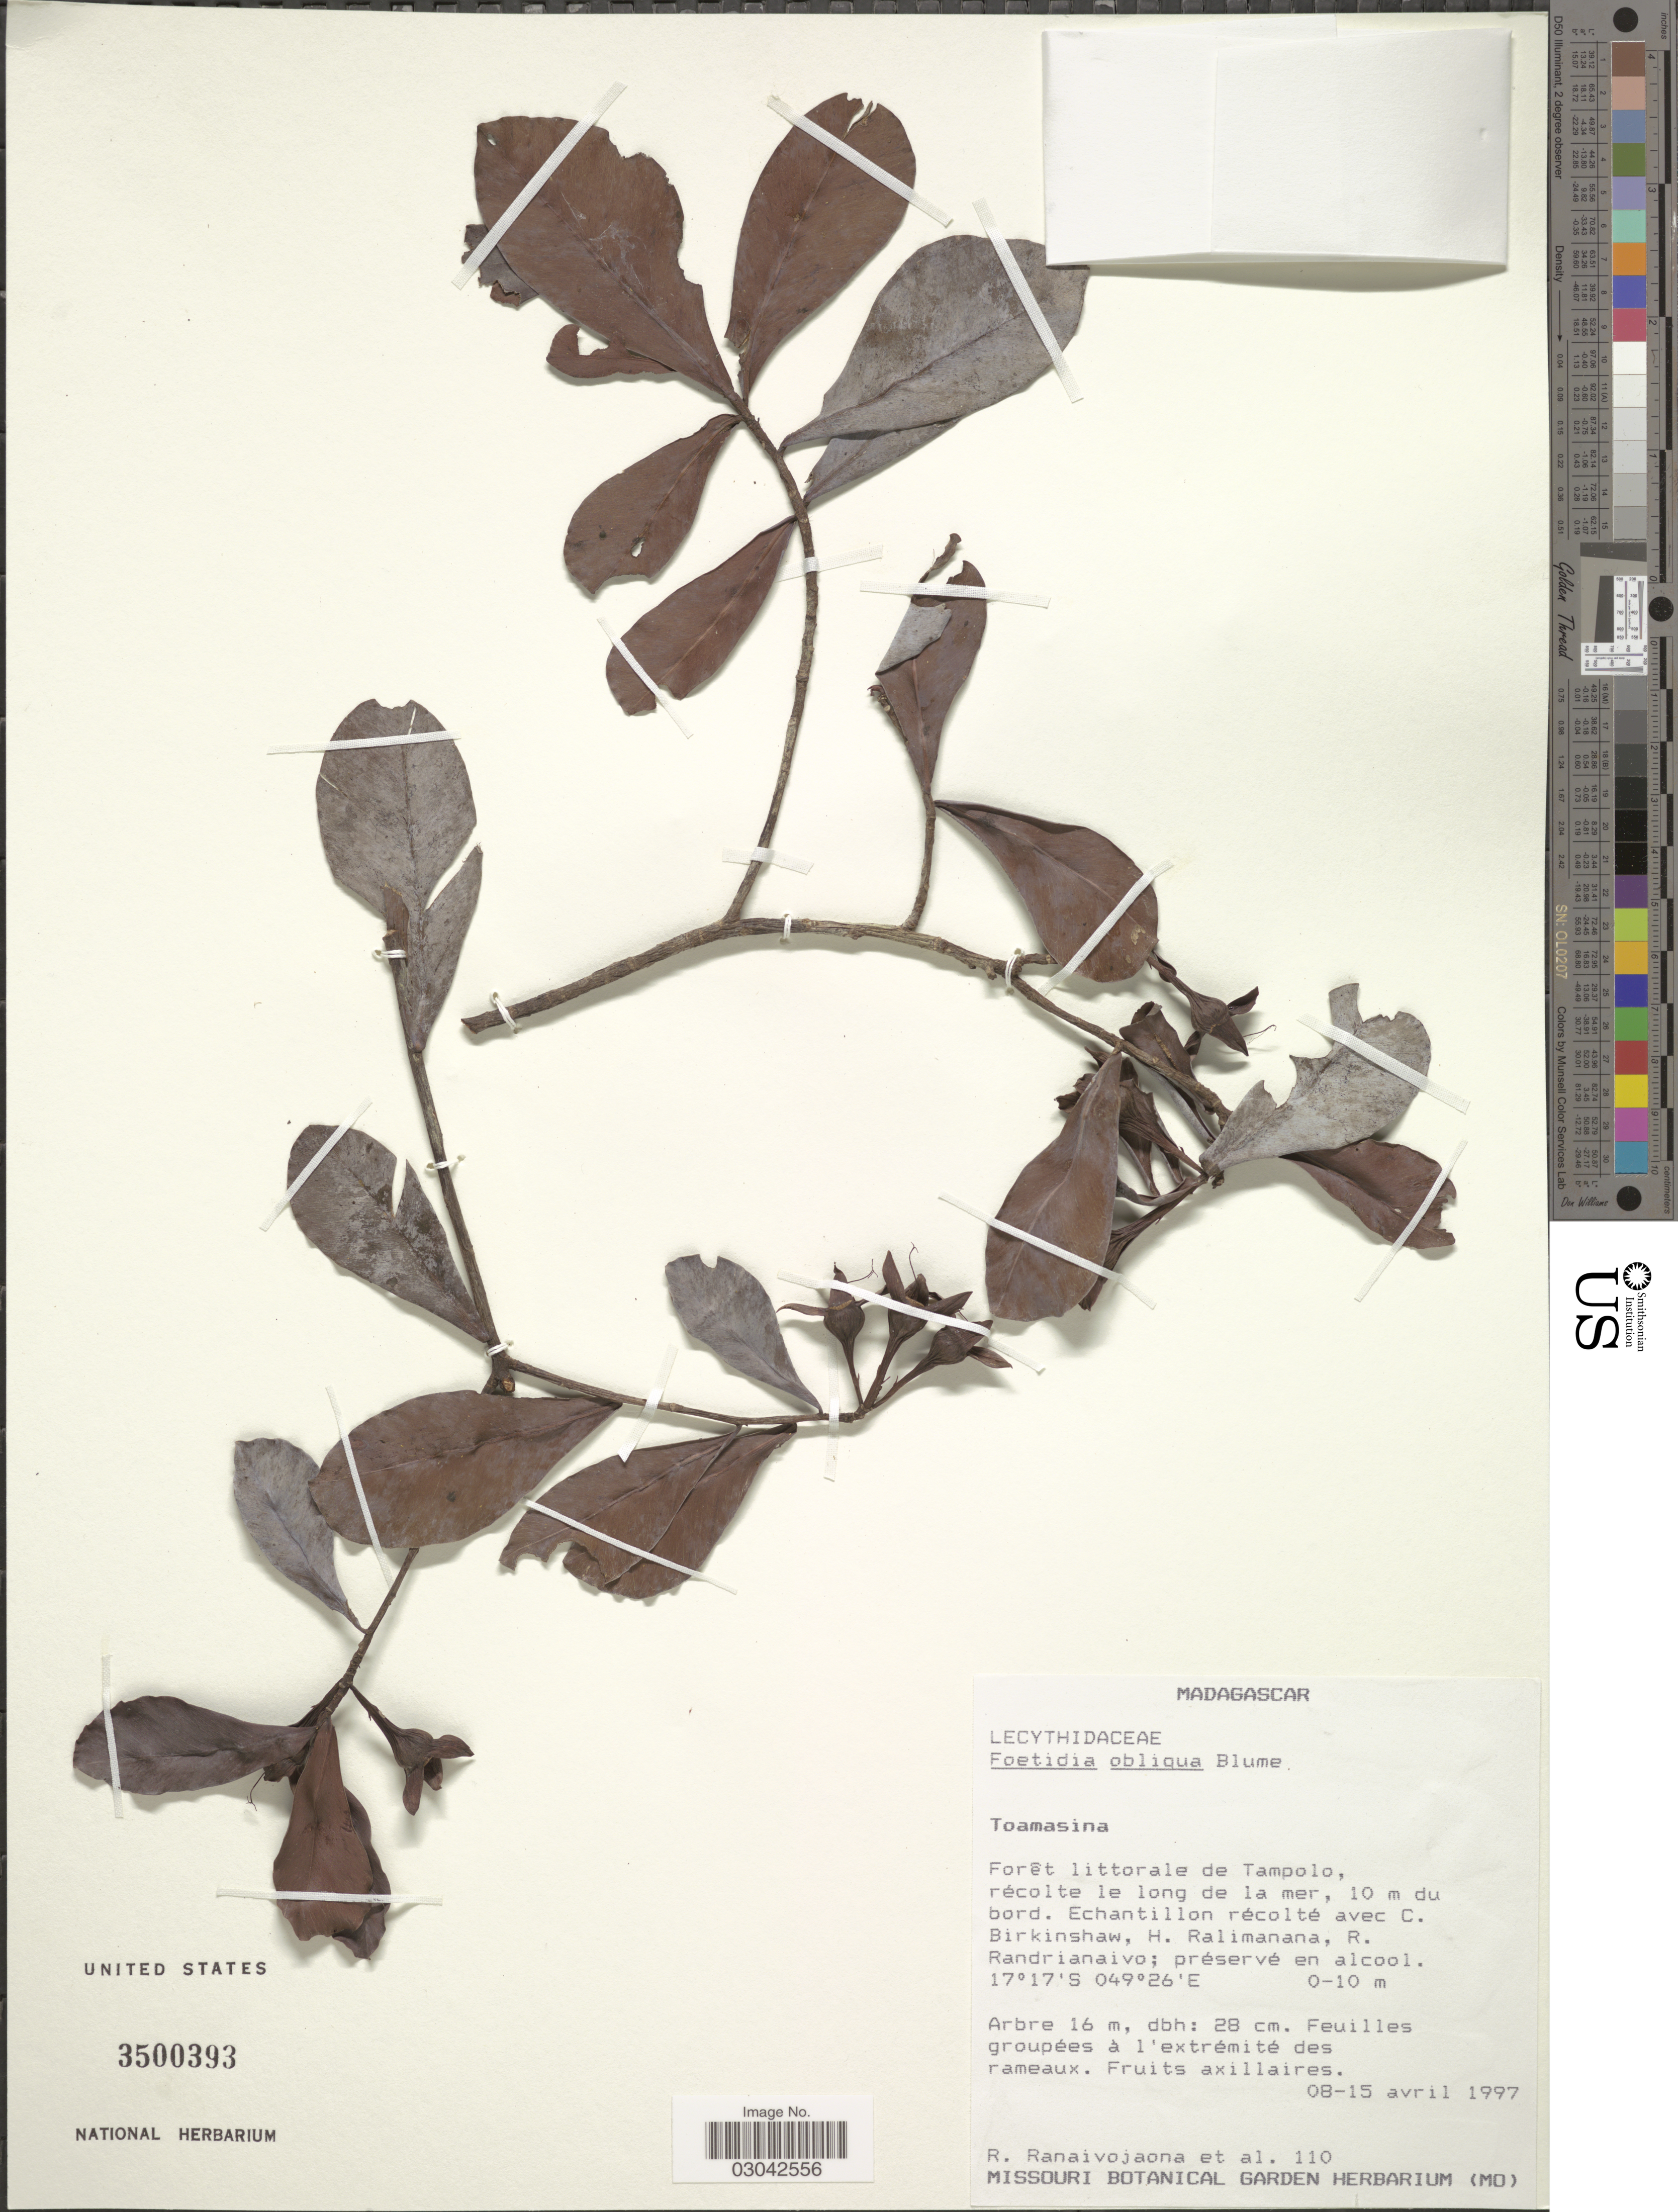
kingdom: Plantae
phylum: Tracheophyta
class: Magnoliopsida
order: Ericales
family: Lecythidaceae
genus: Foetidia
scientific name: Foetidia obliqua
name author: Blume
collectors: R. Ranaivojaona, C. R. Birkinshaw, H. Ralimanana & R. Randrianaivo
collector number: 110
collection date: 1997-04-08/1997-04-15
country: Madagascar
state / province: Analanjirofo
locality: Forêt littorale de Tampolo, le long de la mer, 10 m du bord.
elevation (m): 0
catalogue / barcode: US 3500393